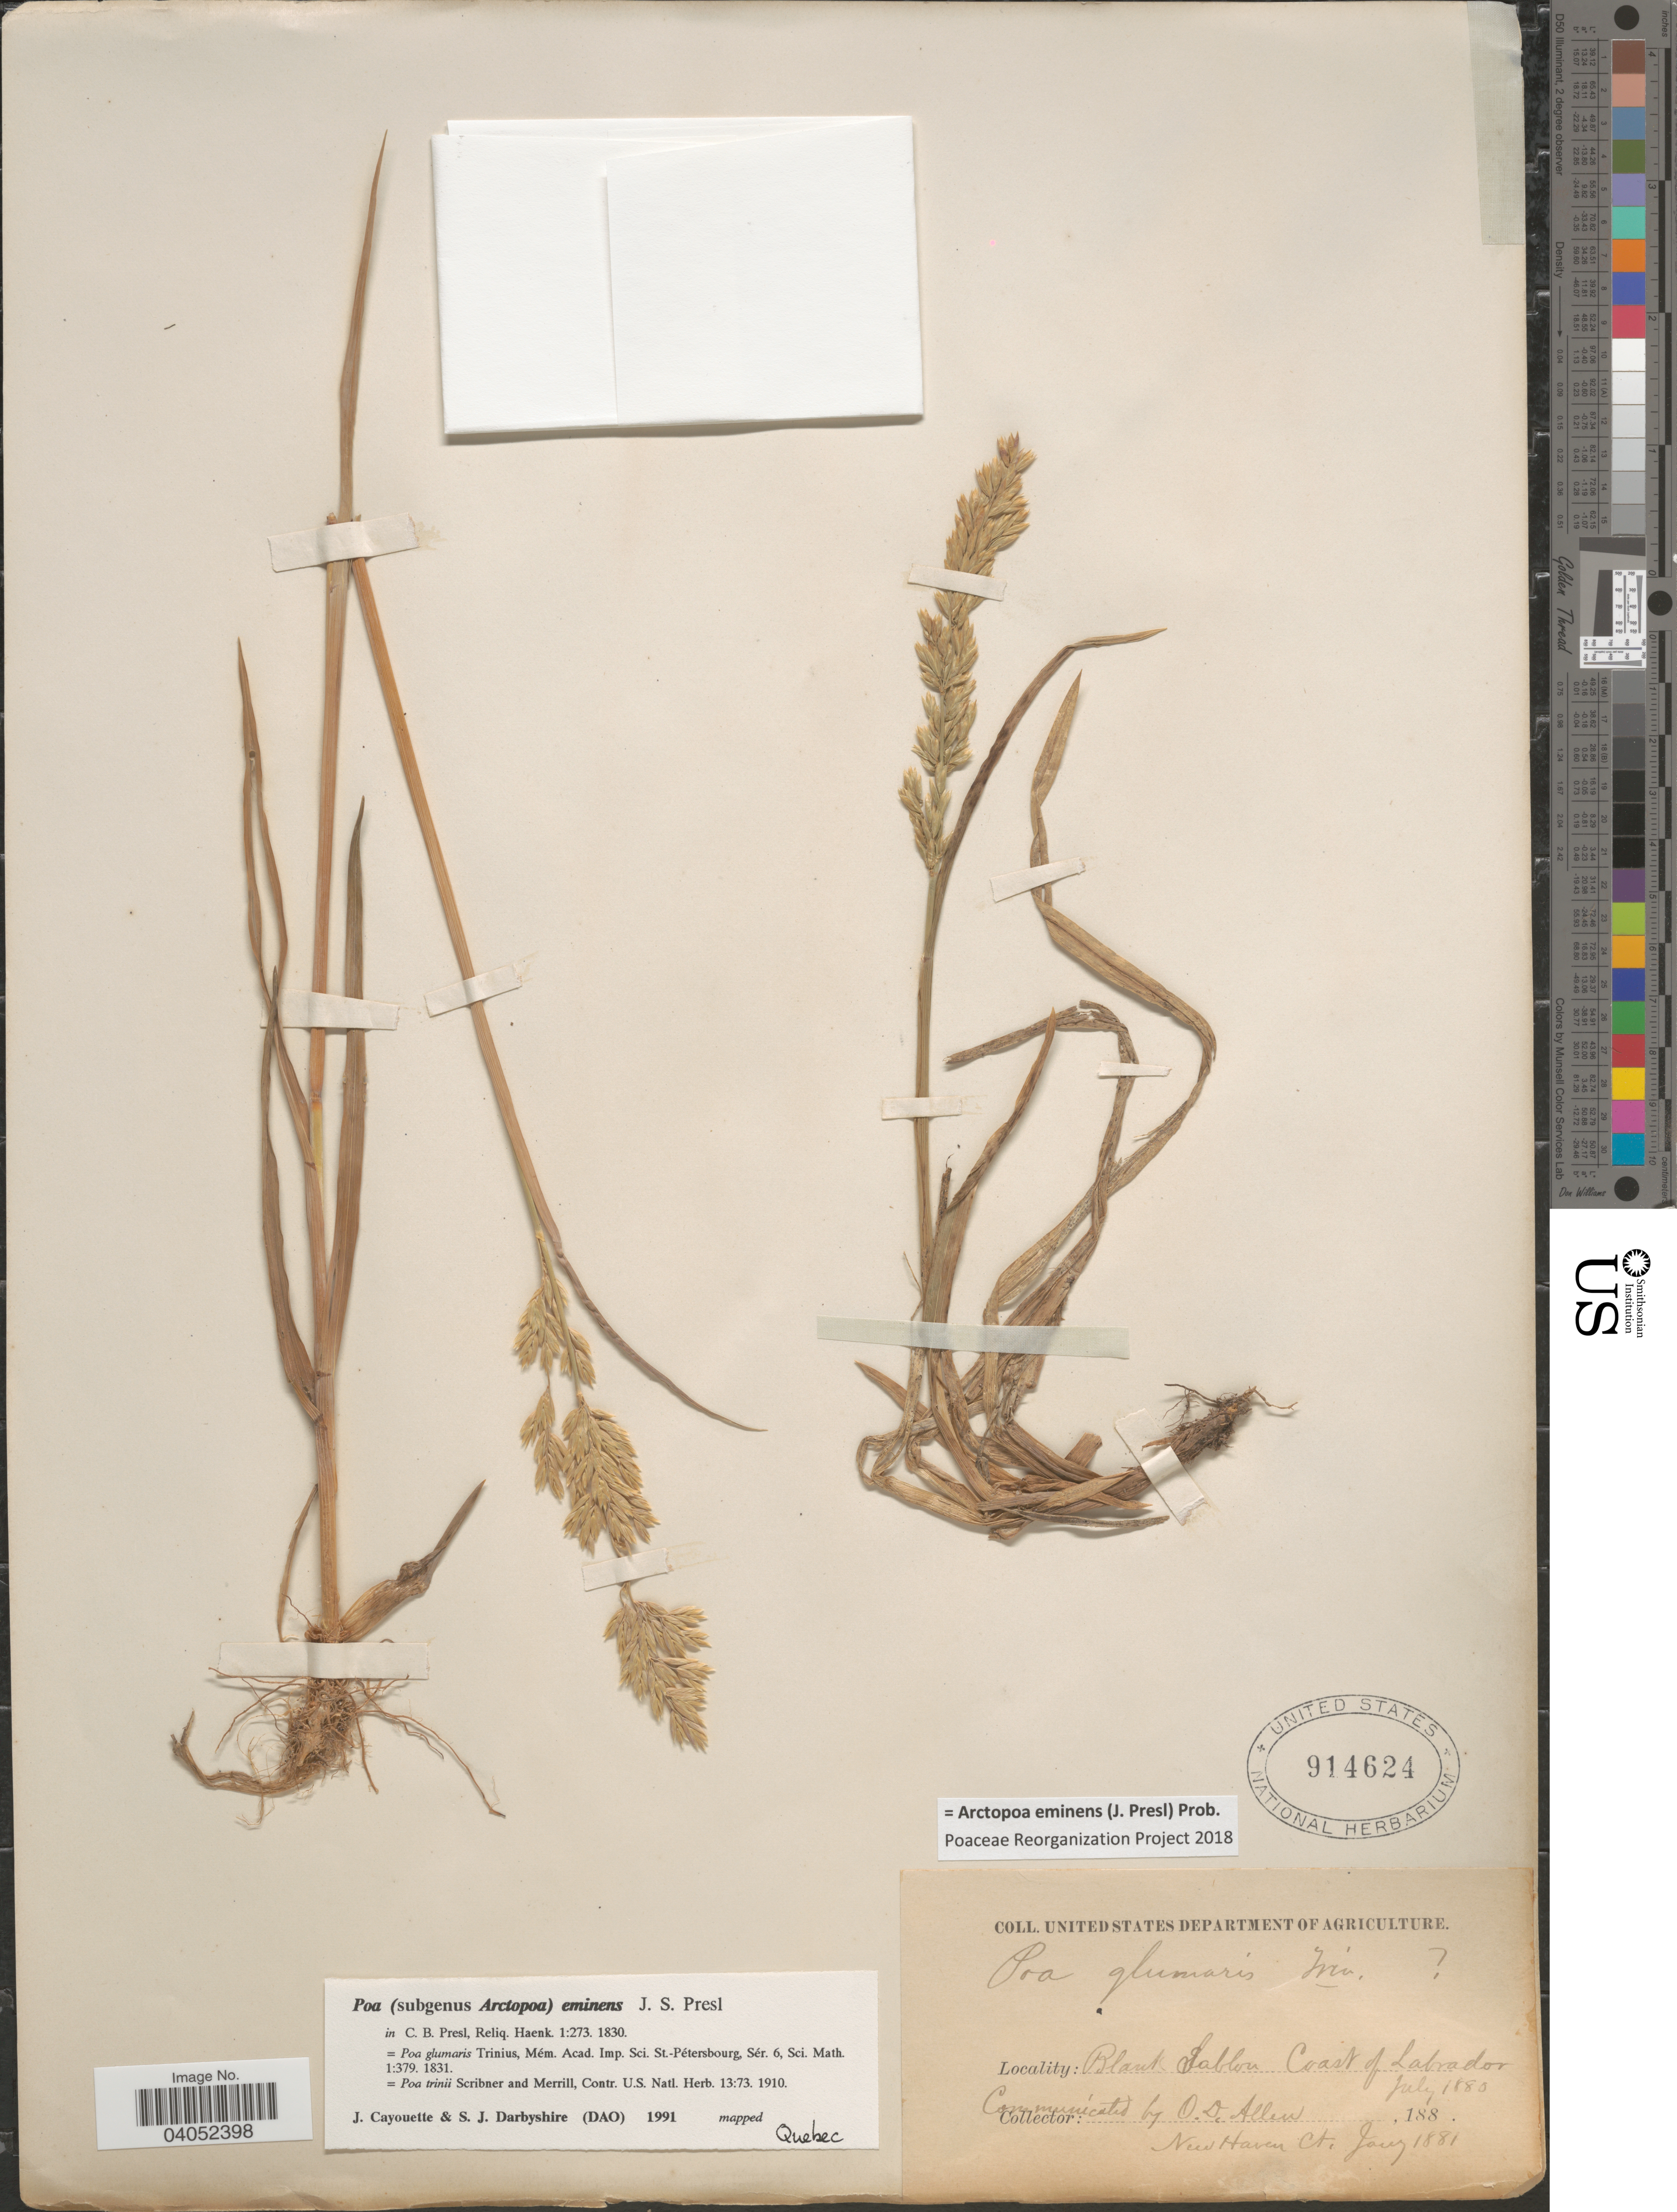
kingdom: Plantae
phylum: Tracheophyta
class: Liliopsida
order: Poales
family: Poaceae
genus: Arctopoa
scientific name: Arctopoa eminens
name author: (J. Presl) Prob.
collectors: O. D. Allen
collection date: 1880-07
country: Canada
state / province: Newfoundland and Labrador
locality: Blank Sablon, Coast of Labrador.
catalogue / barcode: US 914624